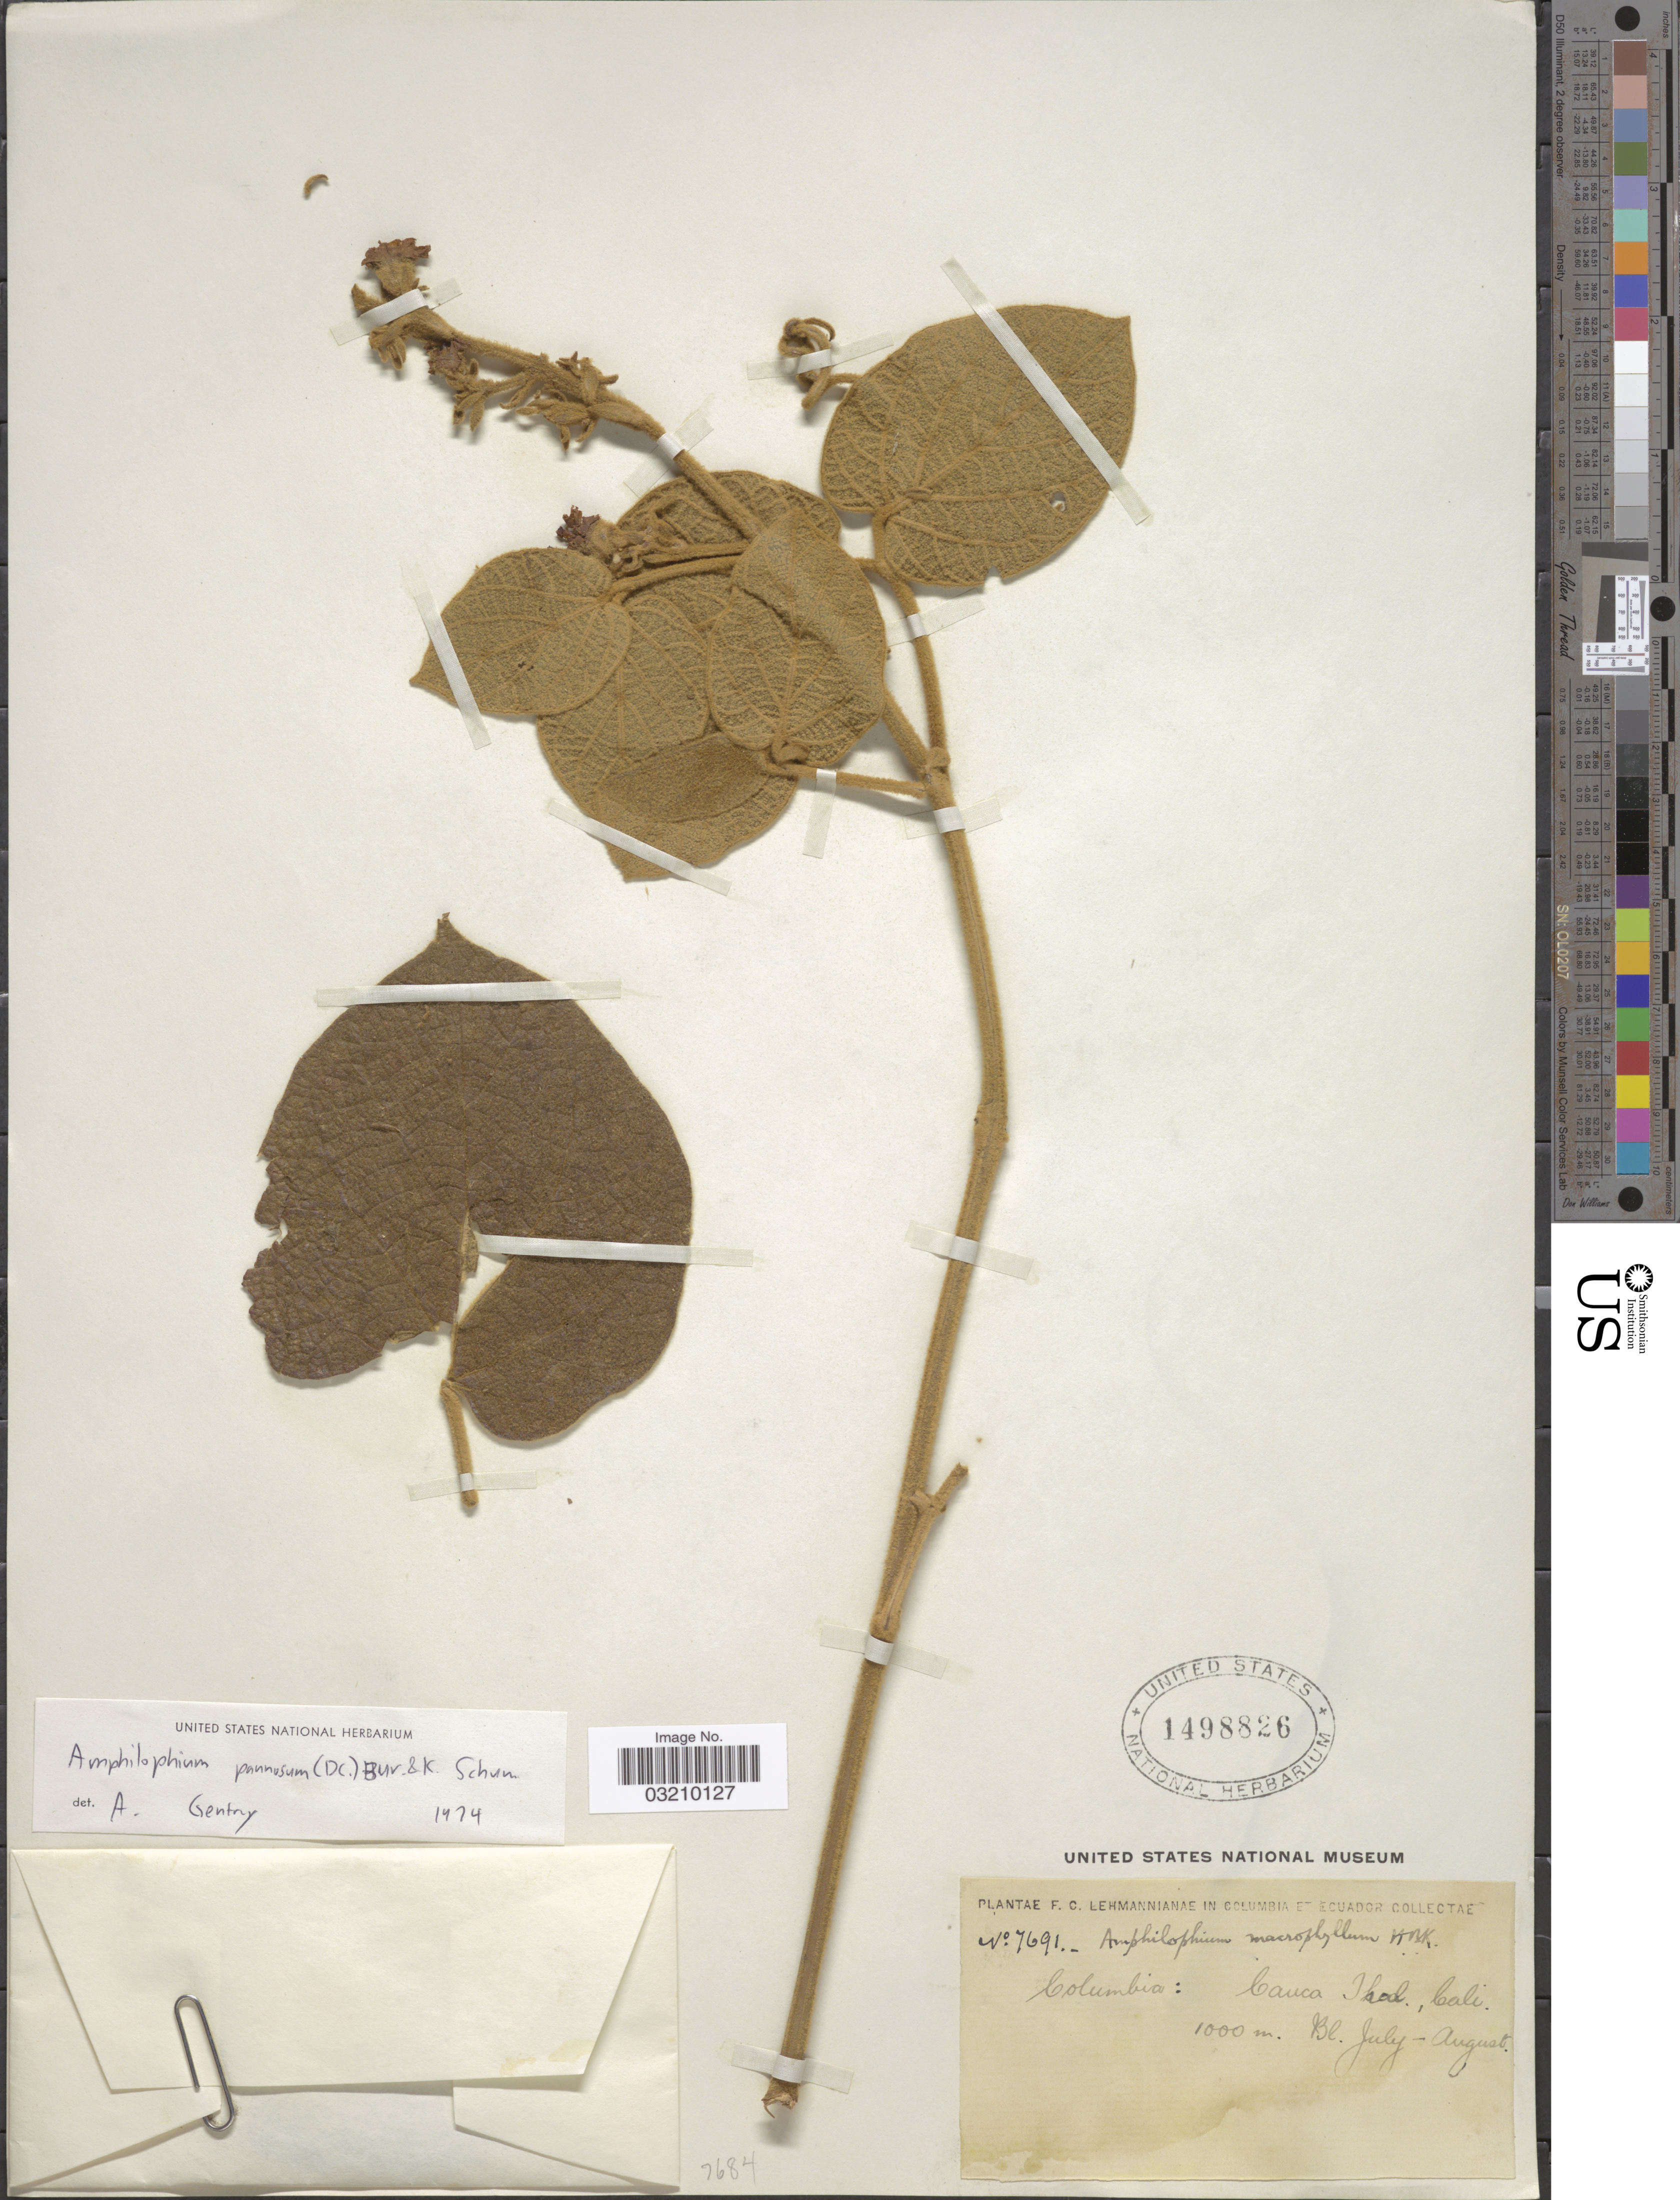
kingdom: Plantae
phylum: Tracheophyta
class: Magnoliopsida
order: Lamiales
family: Bignoniaceae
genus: Amphilophium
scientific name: Amphilophium pannosum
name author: (DC.) Bureau & K. Schum.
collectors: F. C. Lehmann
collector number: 7691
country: Colombia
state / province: Cauca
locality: Islod [interpreted], Cali.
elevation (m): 1000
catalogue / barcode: US 1498826